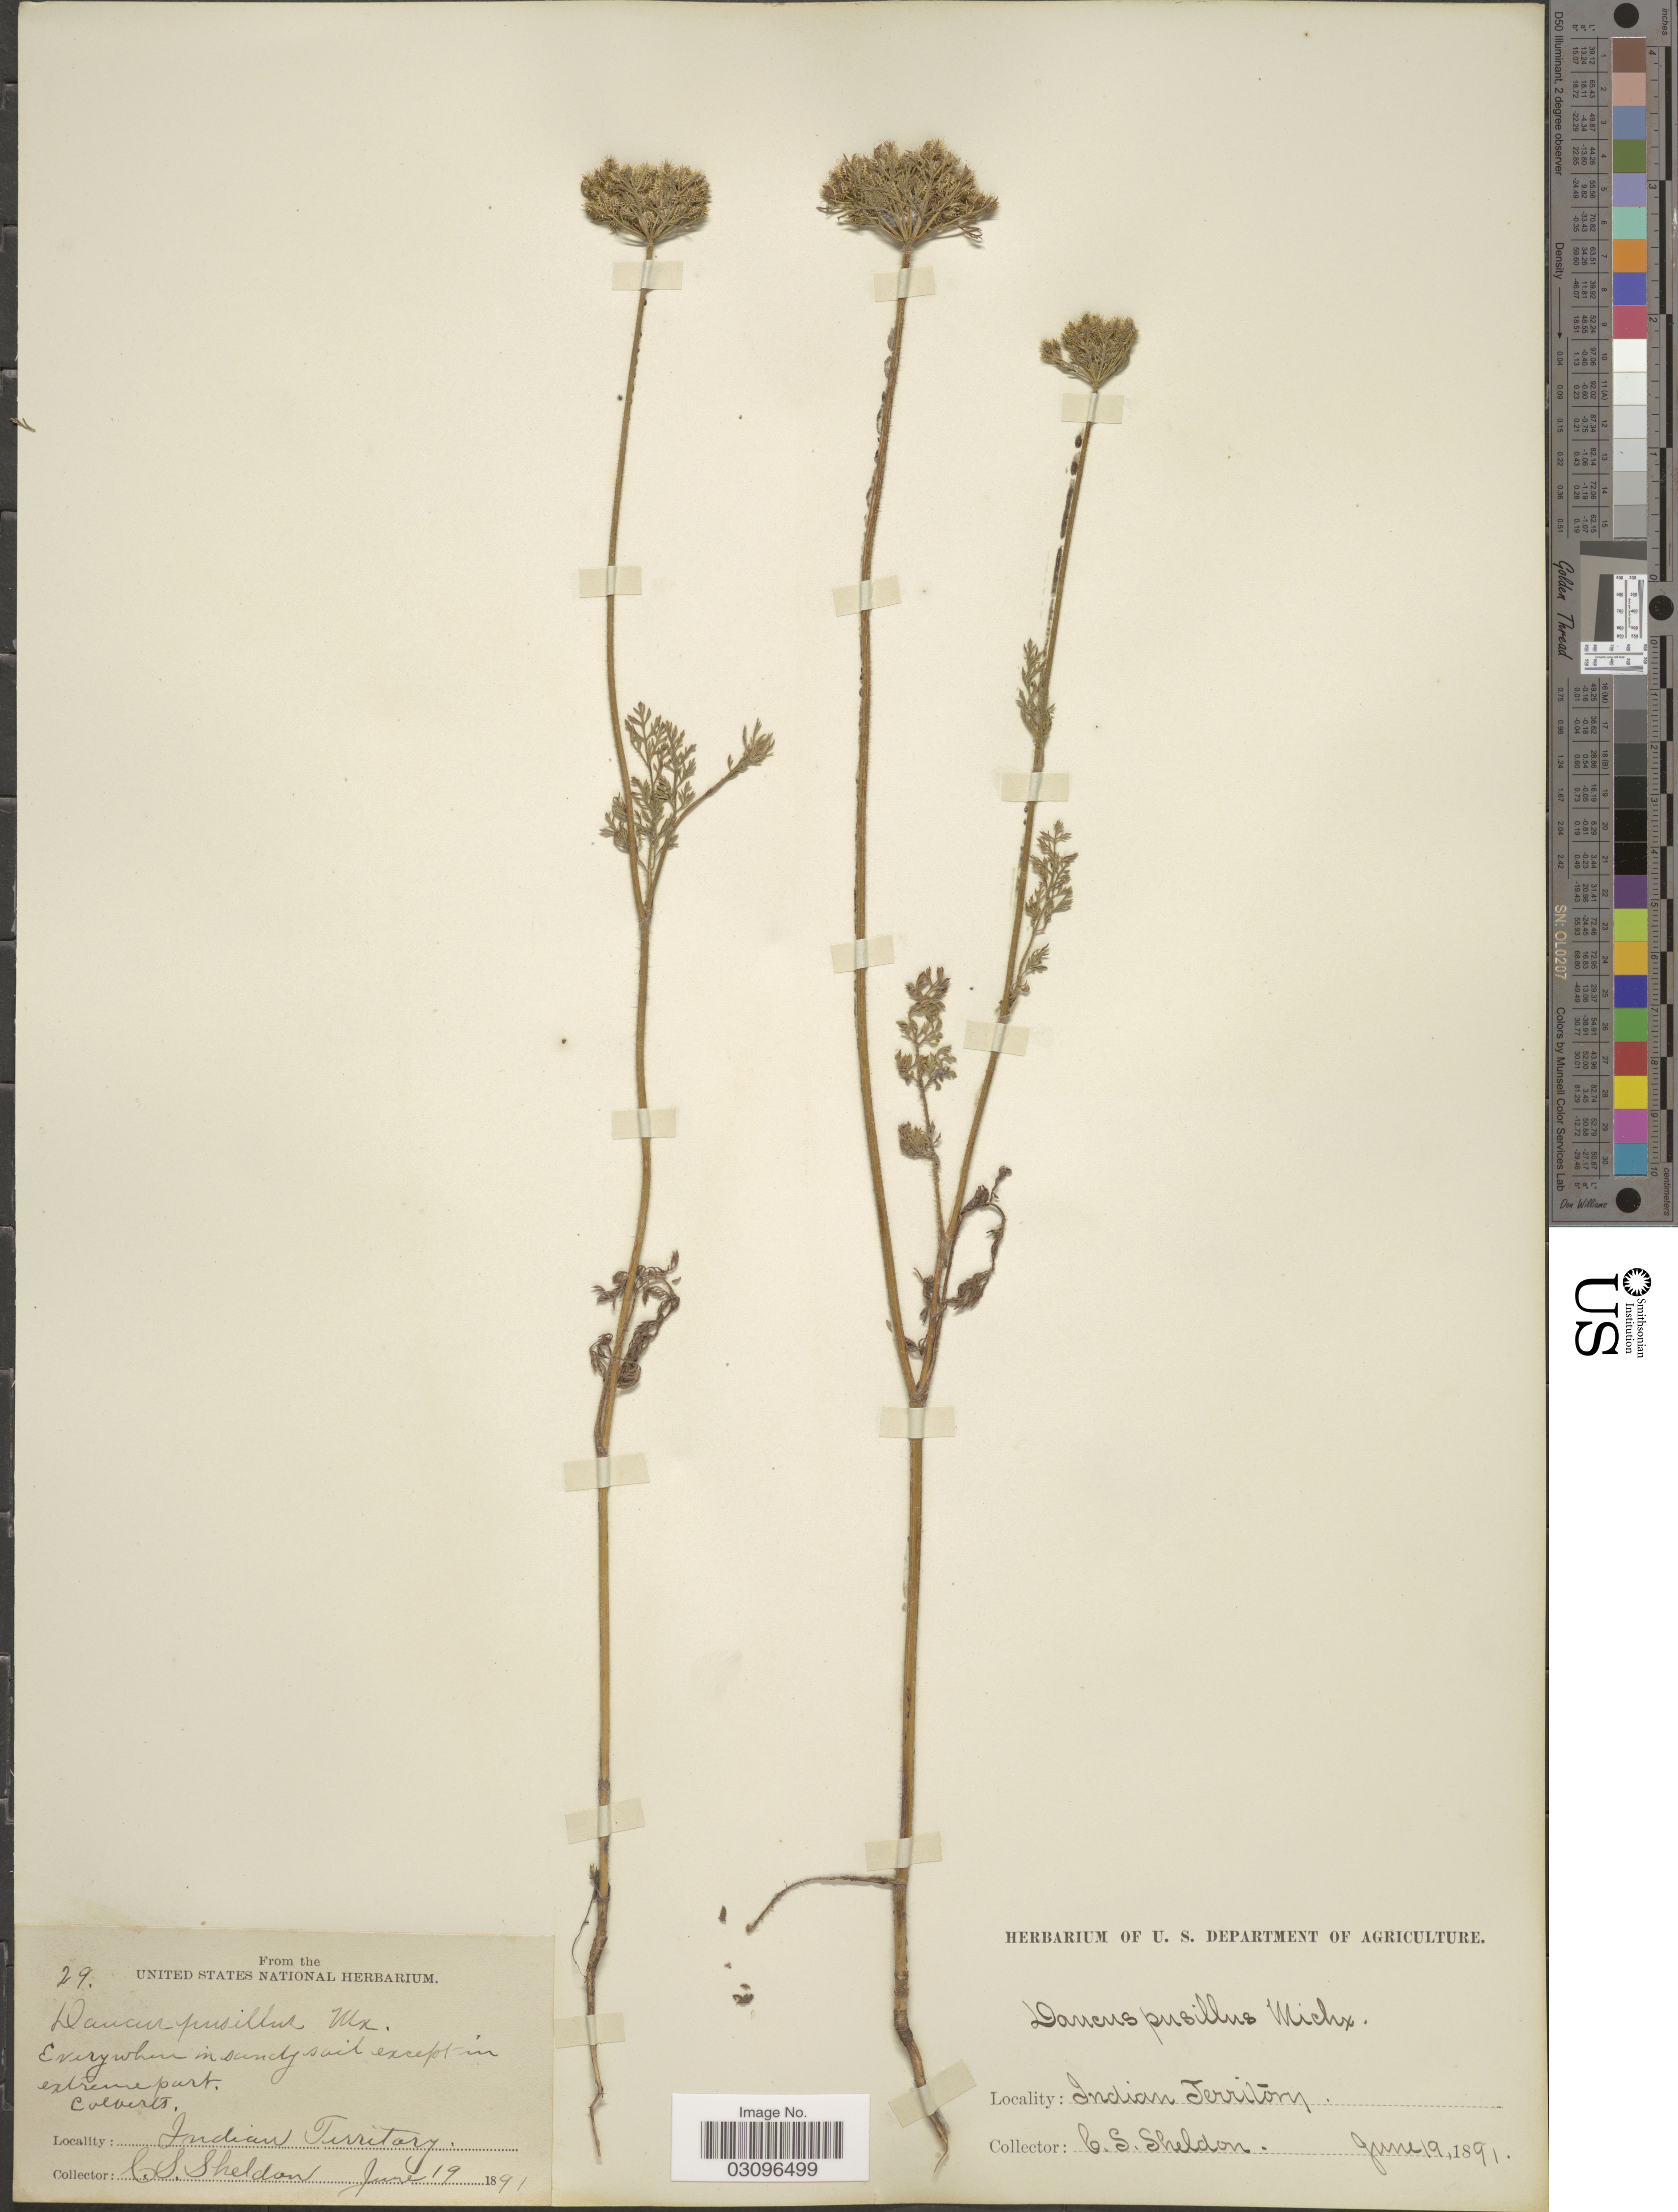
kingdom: Plantae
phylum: Tracheophyta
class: Magnoliopsida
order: Apiales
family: Apiaceae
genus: Daucus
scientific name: Daucus pusillus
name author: Michx.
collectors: C. S. Sheldon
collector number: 29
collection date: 1891-06-19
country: United States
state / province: Oklahoma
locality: Indian Territory.